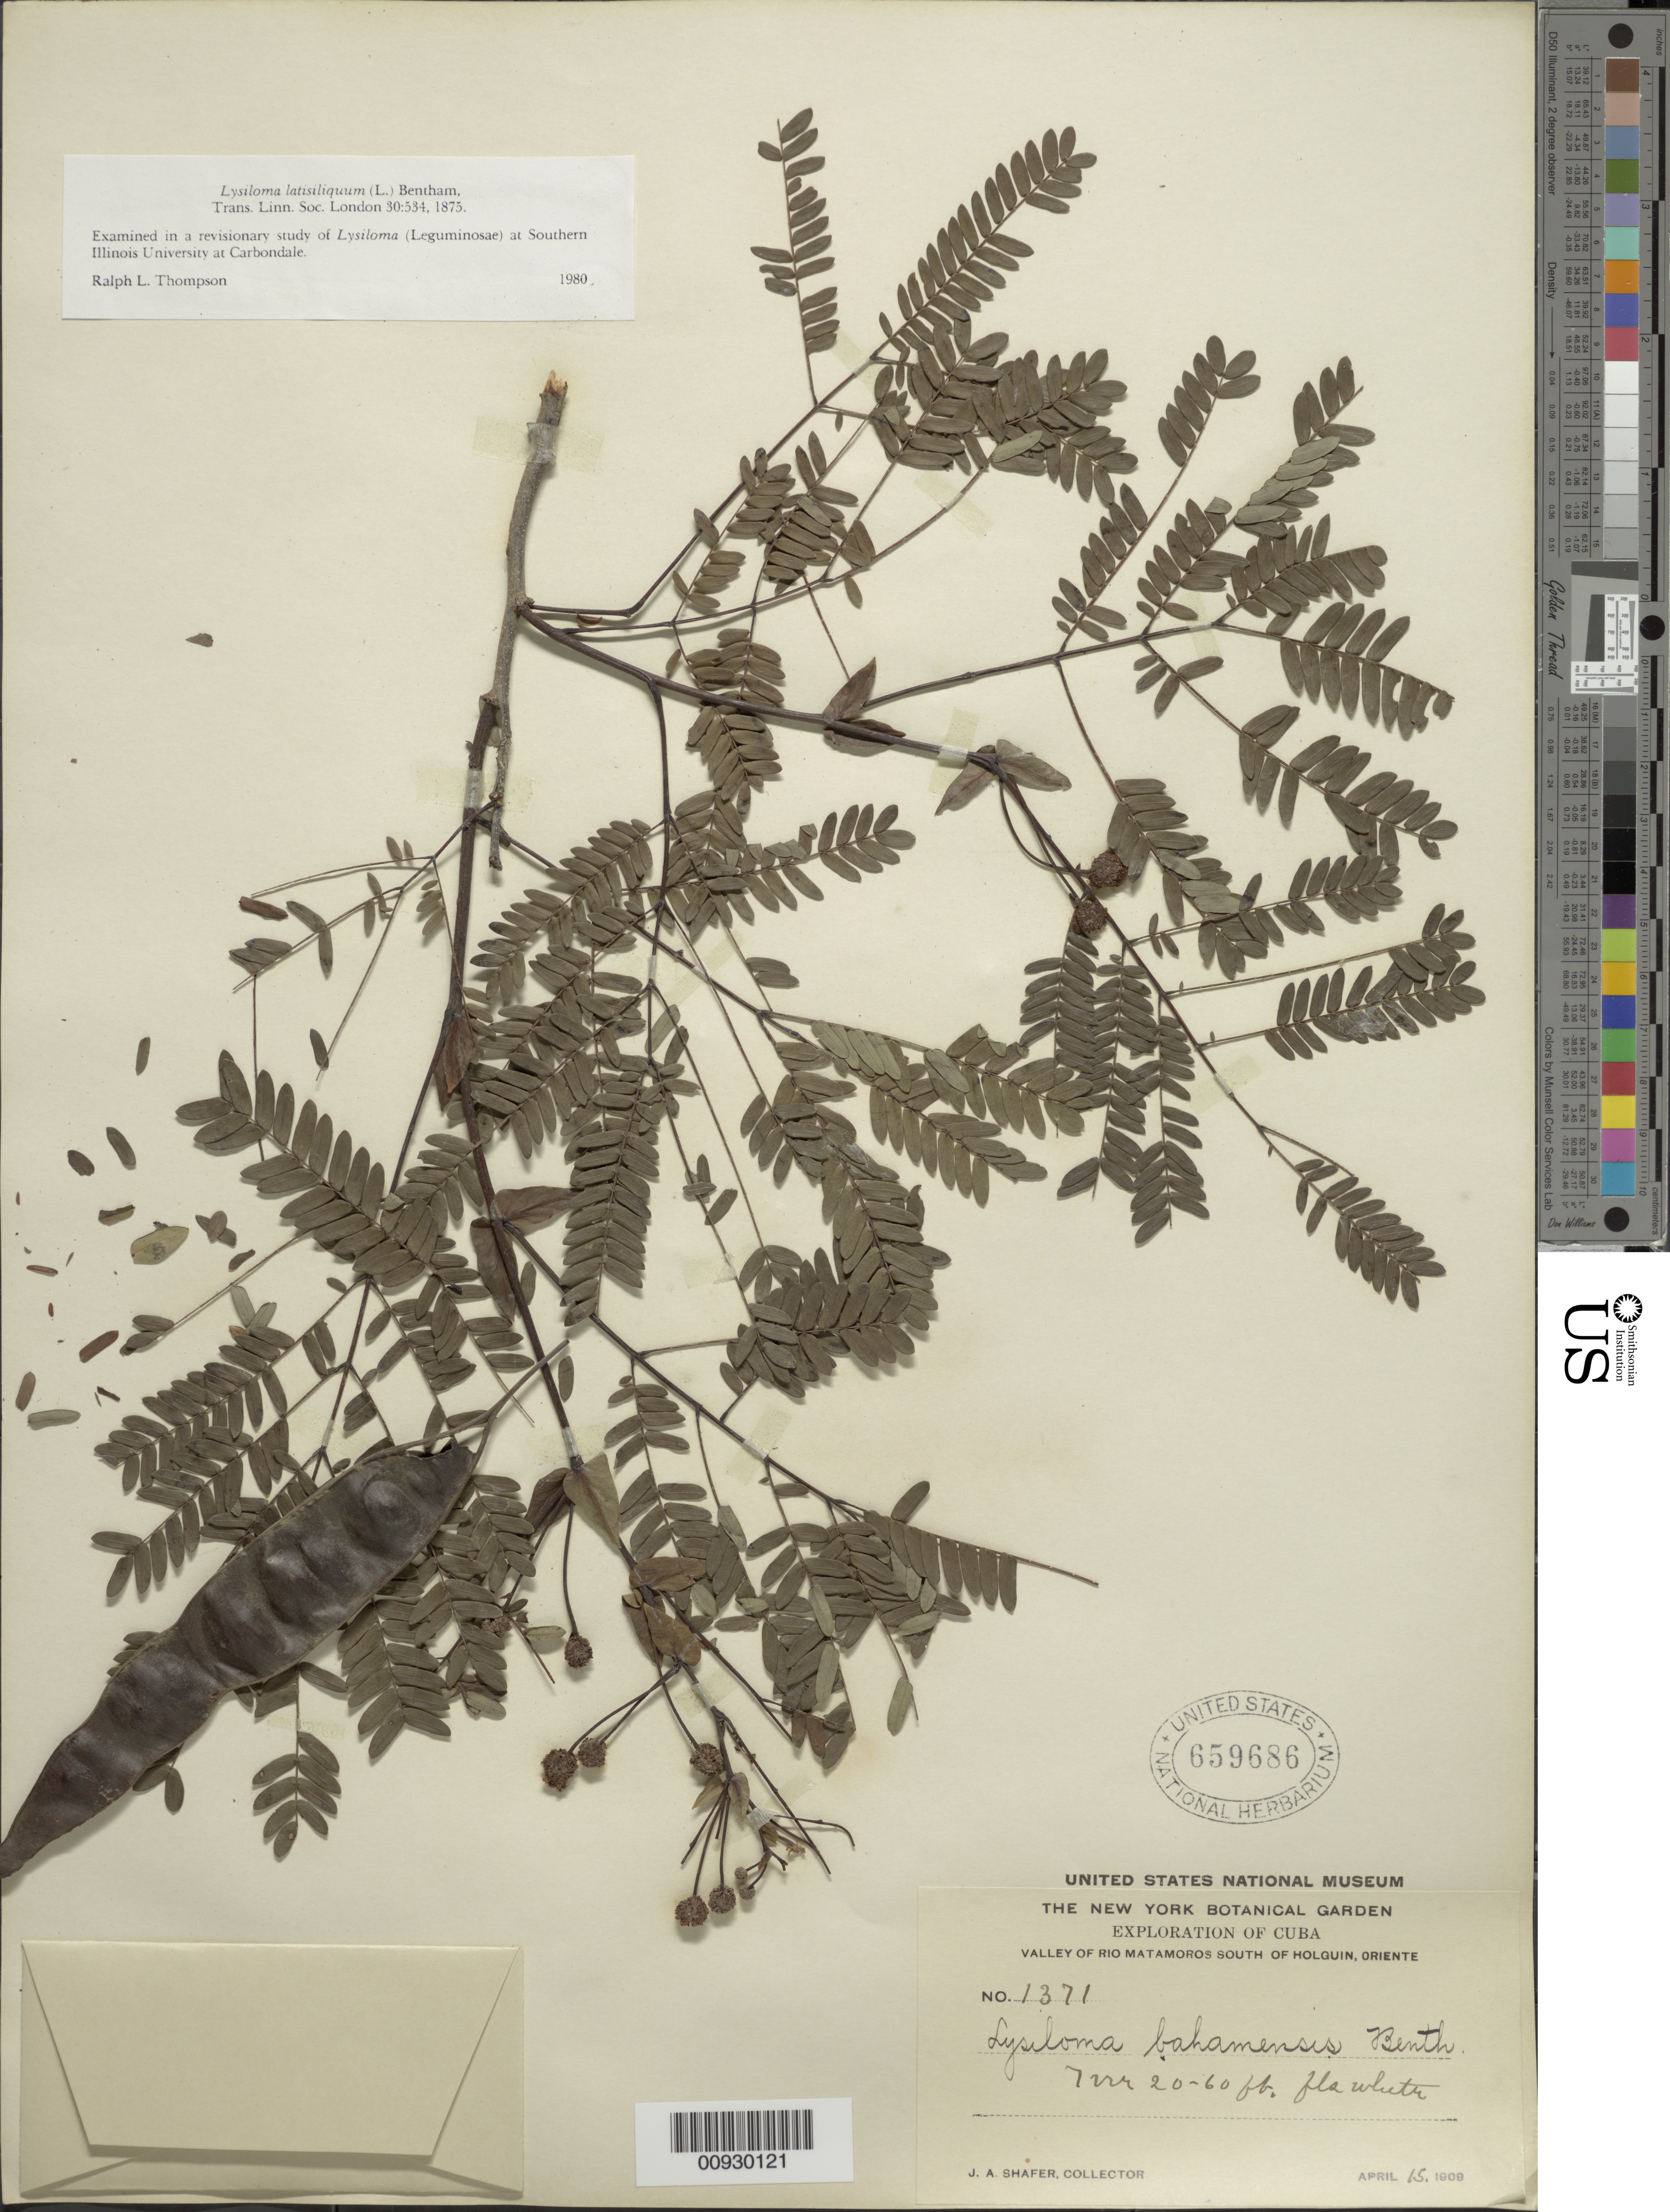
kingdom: Plantae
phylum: Tracheophyta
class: Magnoliopsida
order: Fabales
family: Fabaceae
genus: Lysiloma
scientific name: Lysiloma latisiliquum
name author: (L.) Benth.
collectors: J. A. Shafer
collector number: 1371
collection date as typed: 15 Apr 1909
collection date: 1909-04-15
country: Cuba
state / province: Holguín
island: Cuba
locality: Valley of Rio Matamoros South of Holguin, Oriente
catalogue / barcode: US 659686